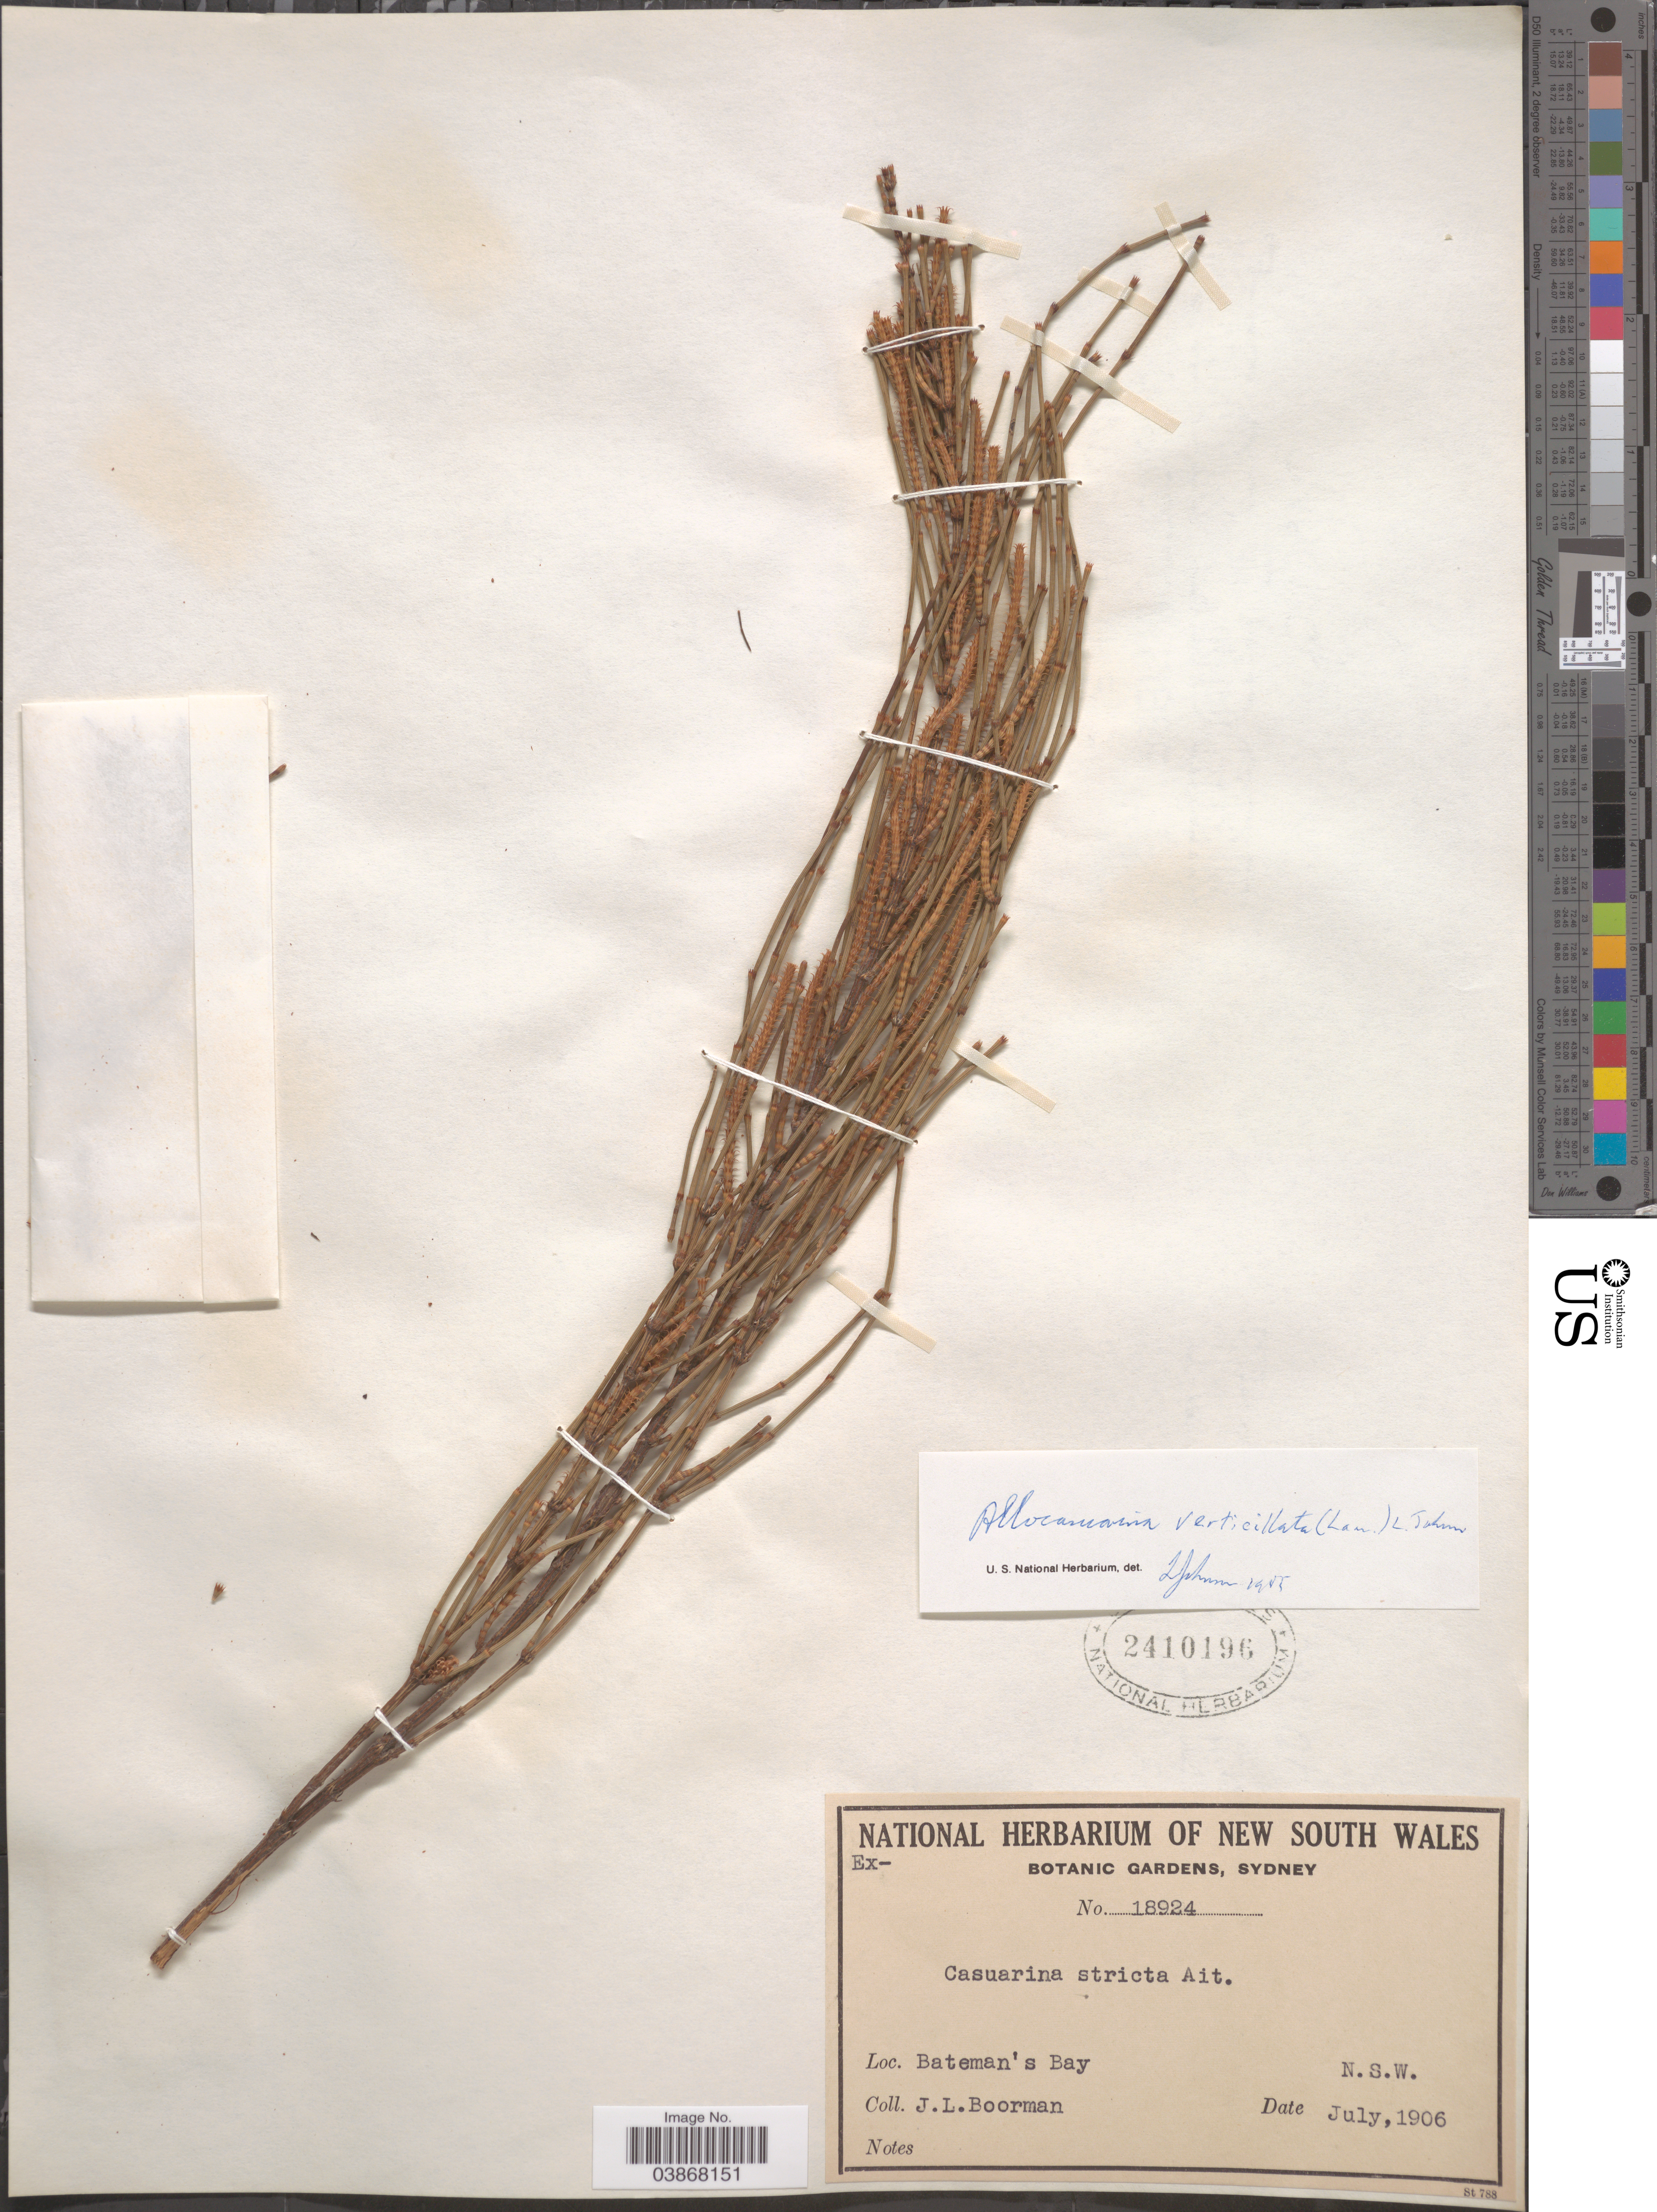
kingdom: Plantae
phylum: Tracheophyta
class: Magnoliopsida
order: Fagales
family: Casuarinaceae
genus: Allocasuarina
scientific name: Allocasuarina verticillata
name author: (Lam.) L.A.S. Johnson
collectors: J. Boorman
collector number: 18924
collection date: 1906-07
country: Australia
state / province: New South Wales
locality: Bateman's Bay.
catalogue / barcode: US 2410196